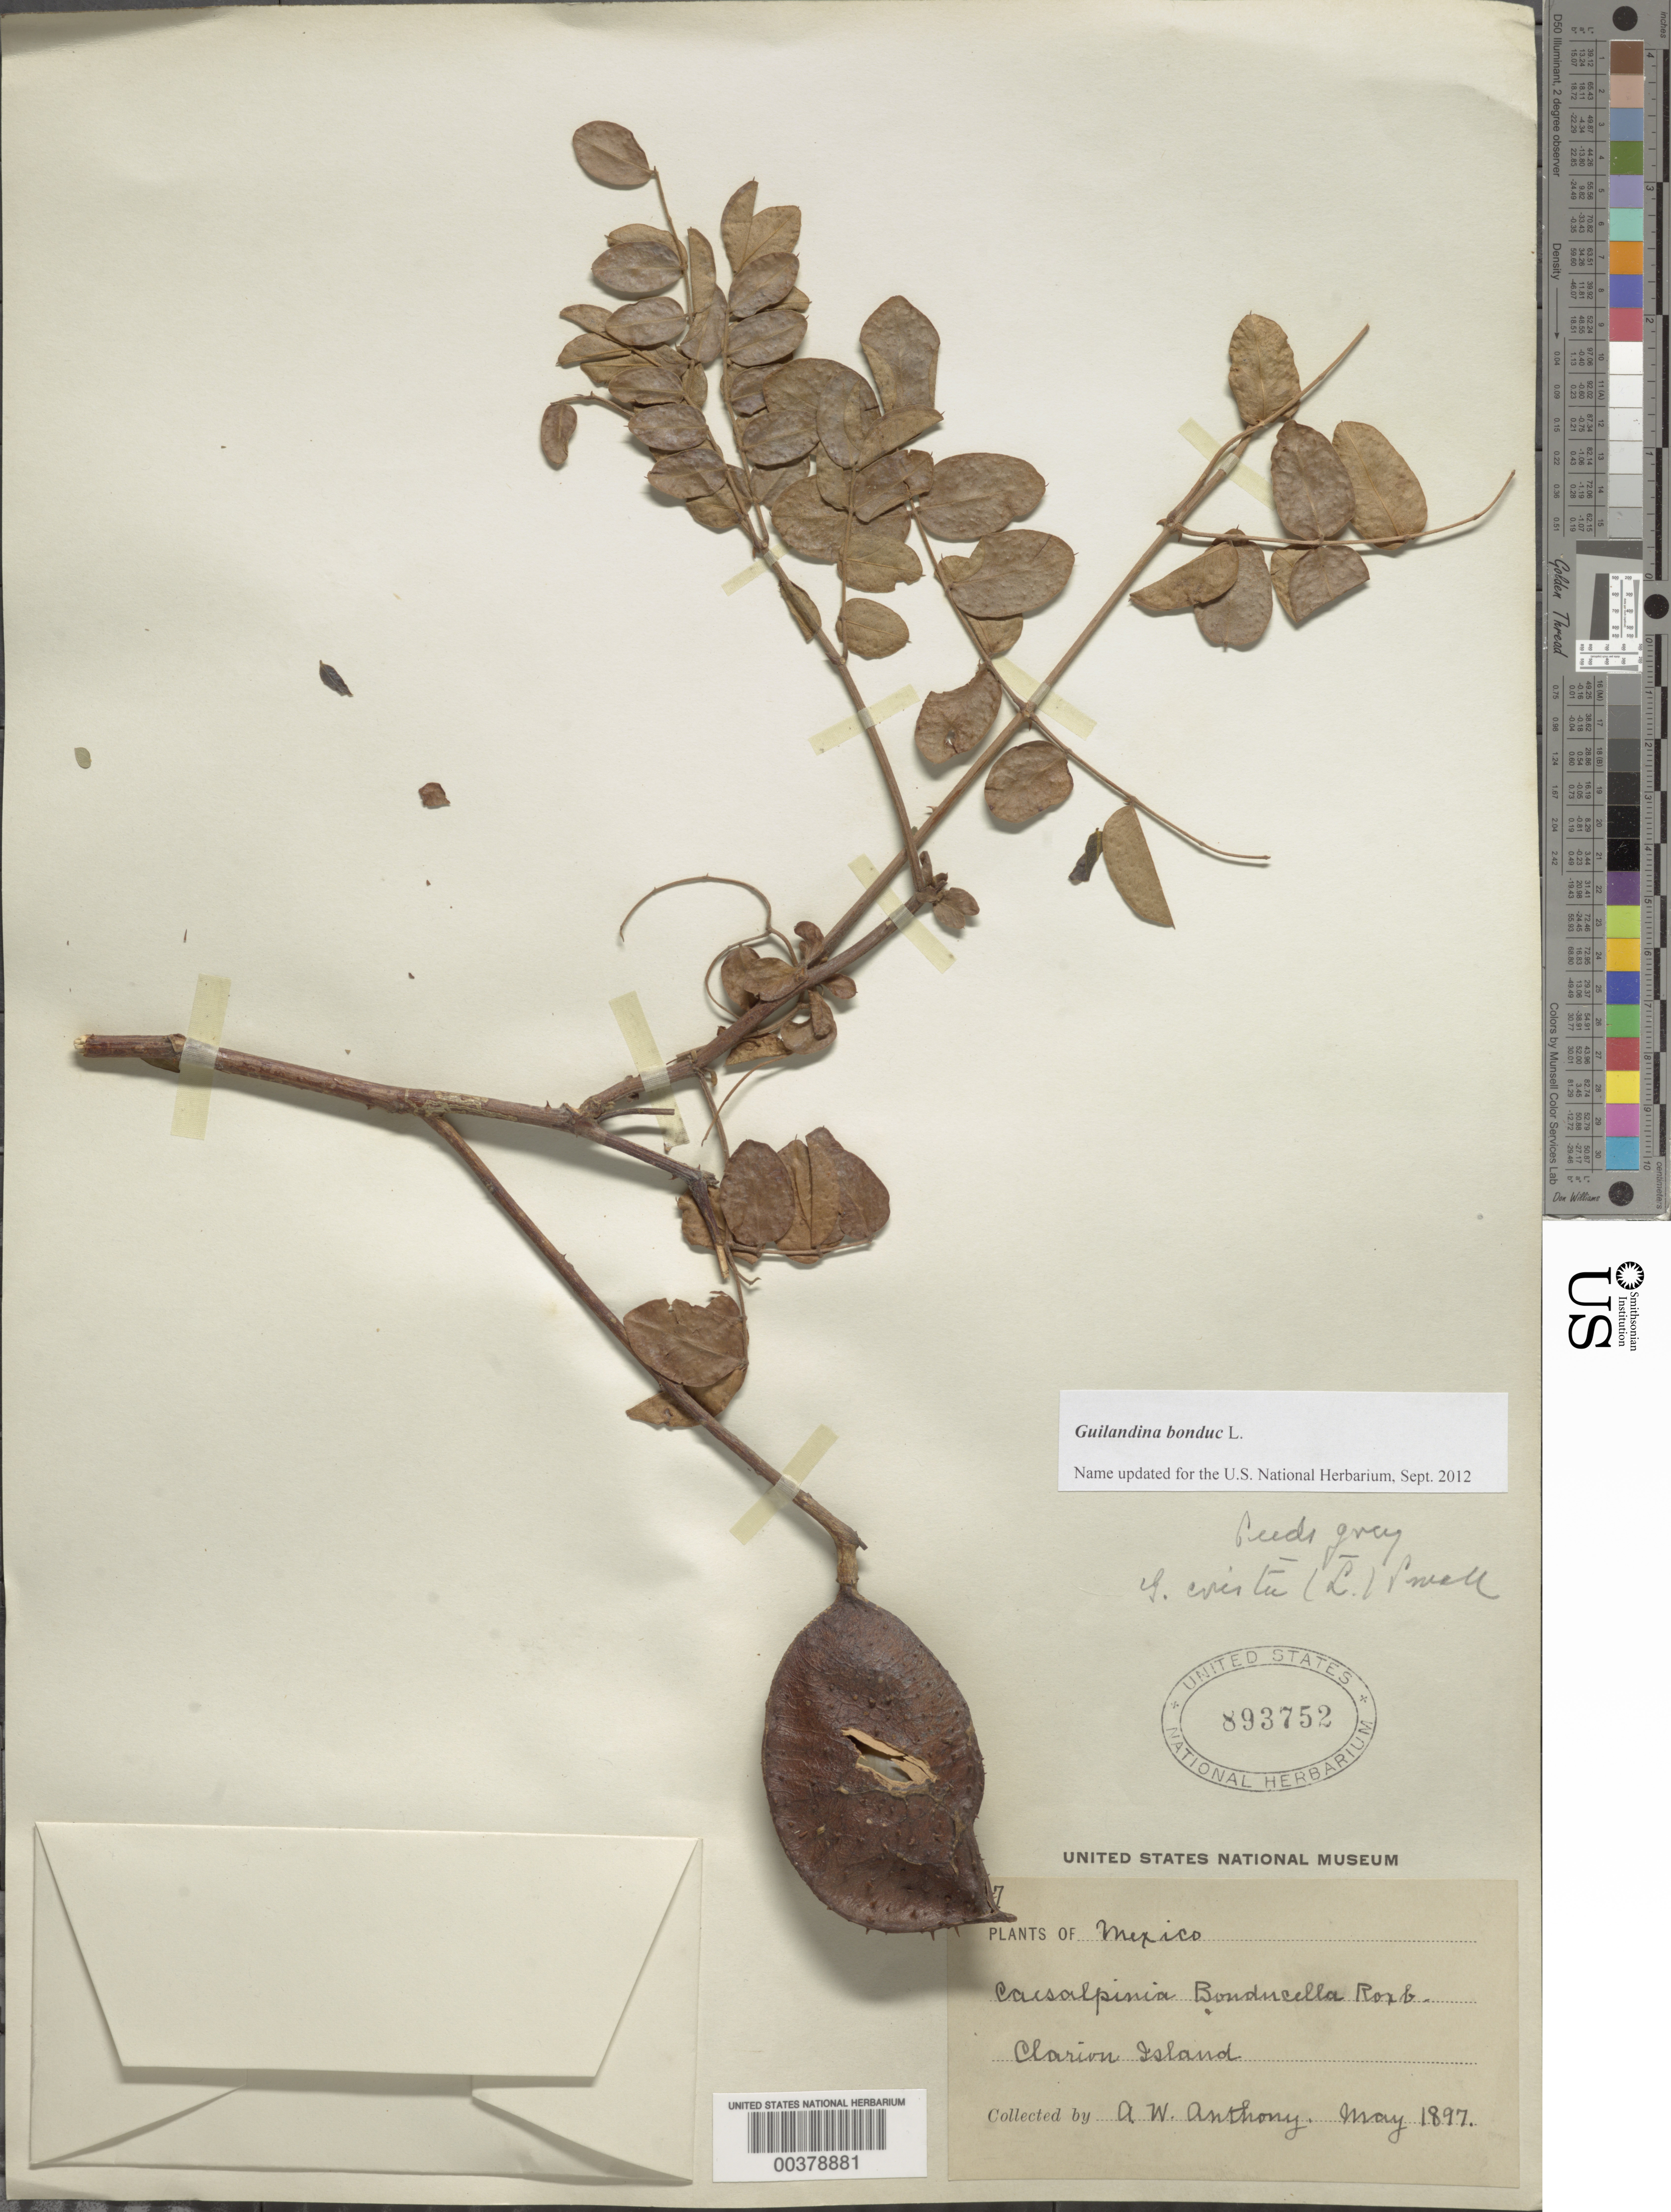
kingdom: Plantae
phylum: Tracheophyta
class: Magnoliopsida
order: Fabales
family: Fabaceae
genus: Guilandina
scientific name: Guilandina bonduc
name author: L.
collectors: A. W. Anthony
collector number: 417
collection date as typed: May 1897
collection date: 1897-05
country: Mexico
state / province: Colima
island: Clarion Island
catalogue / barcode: US 893752